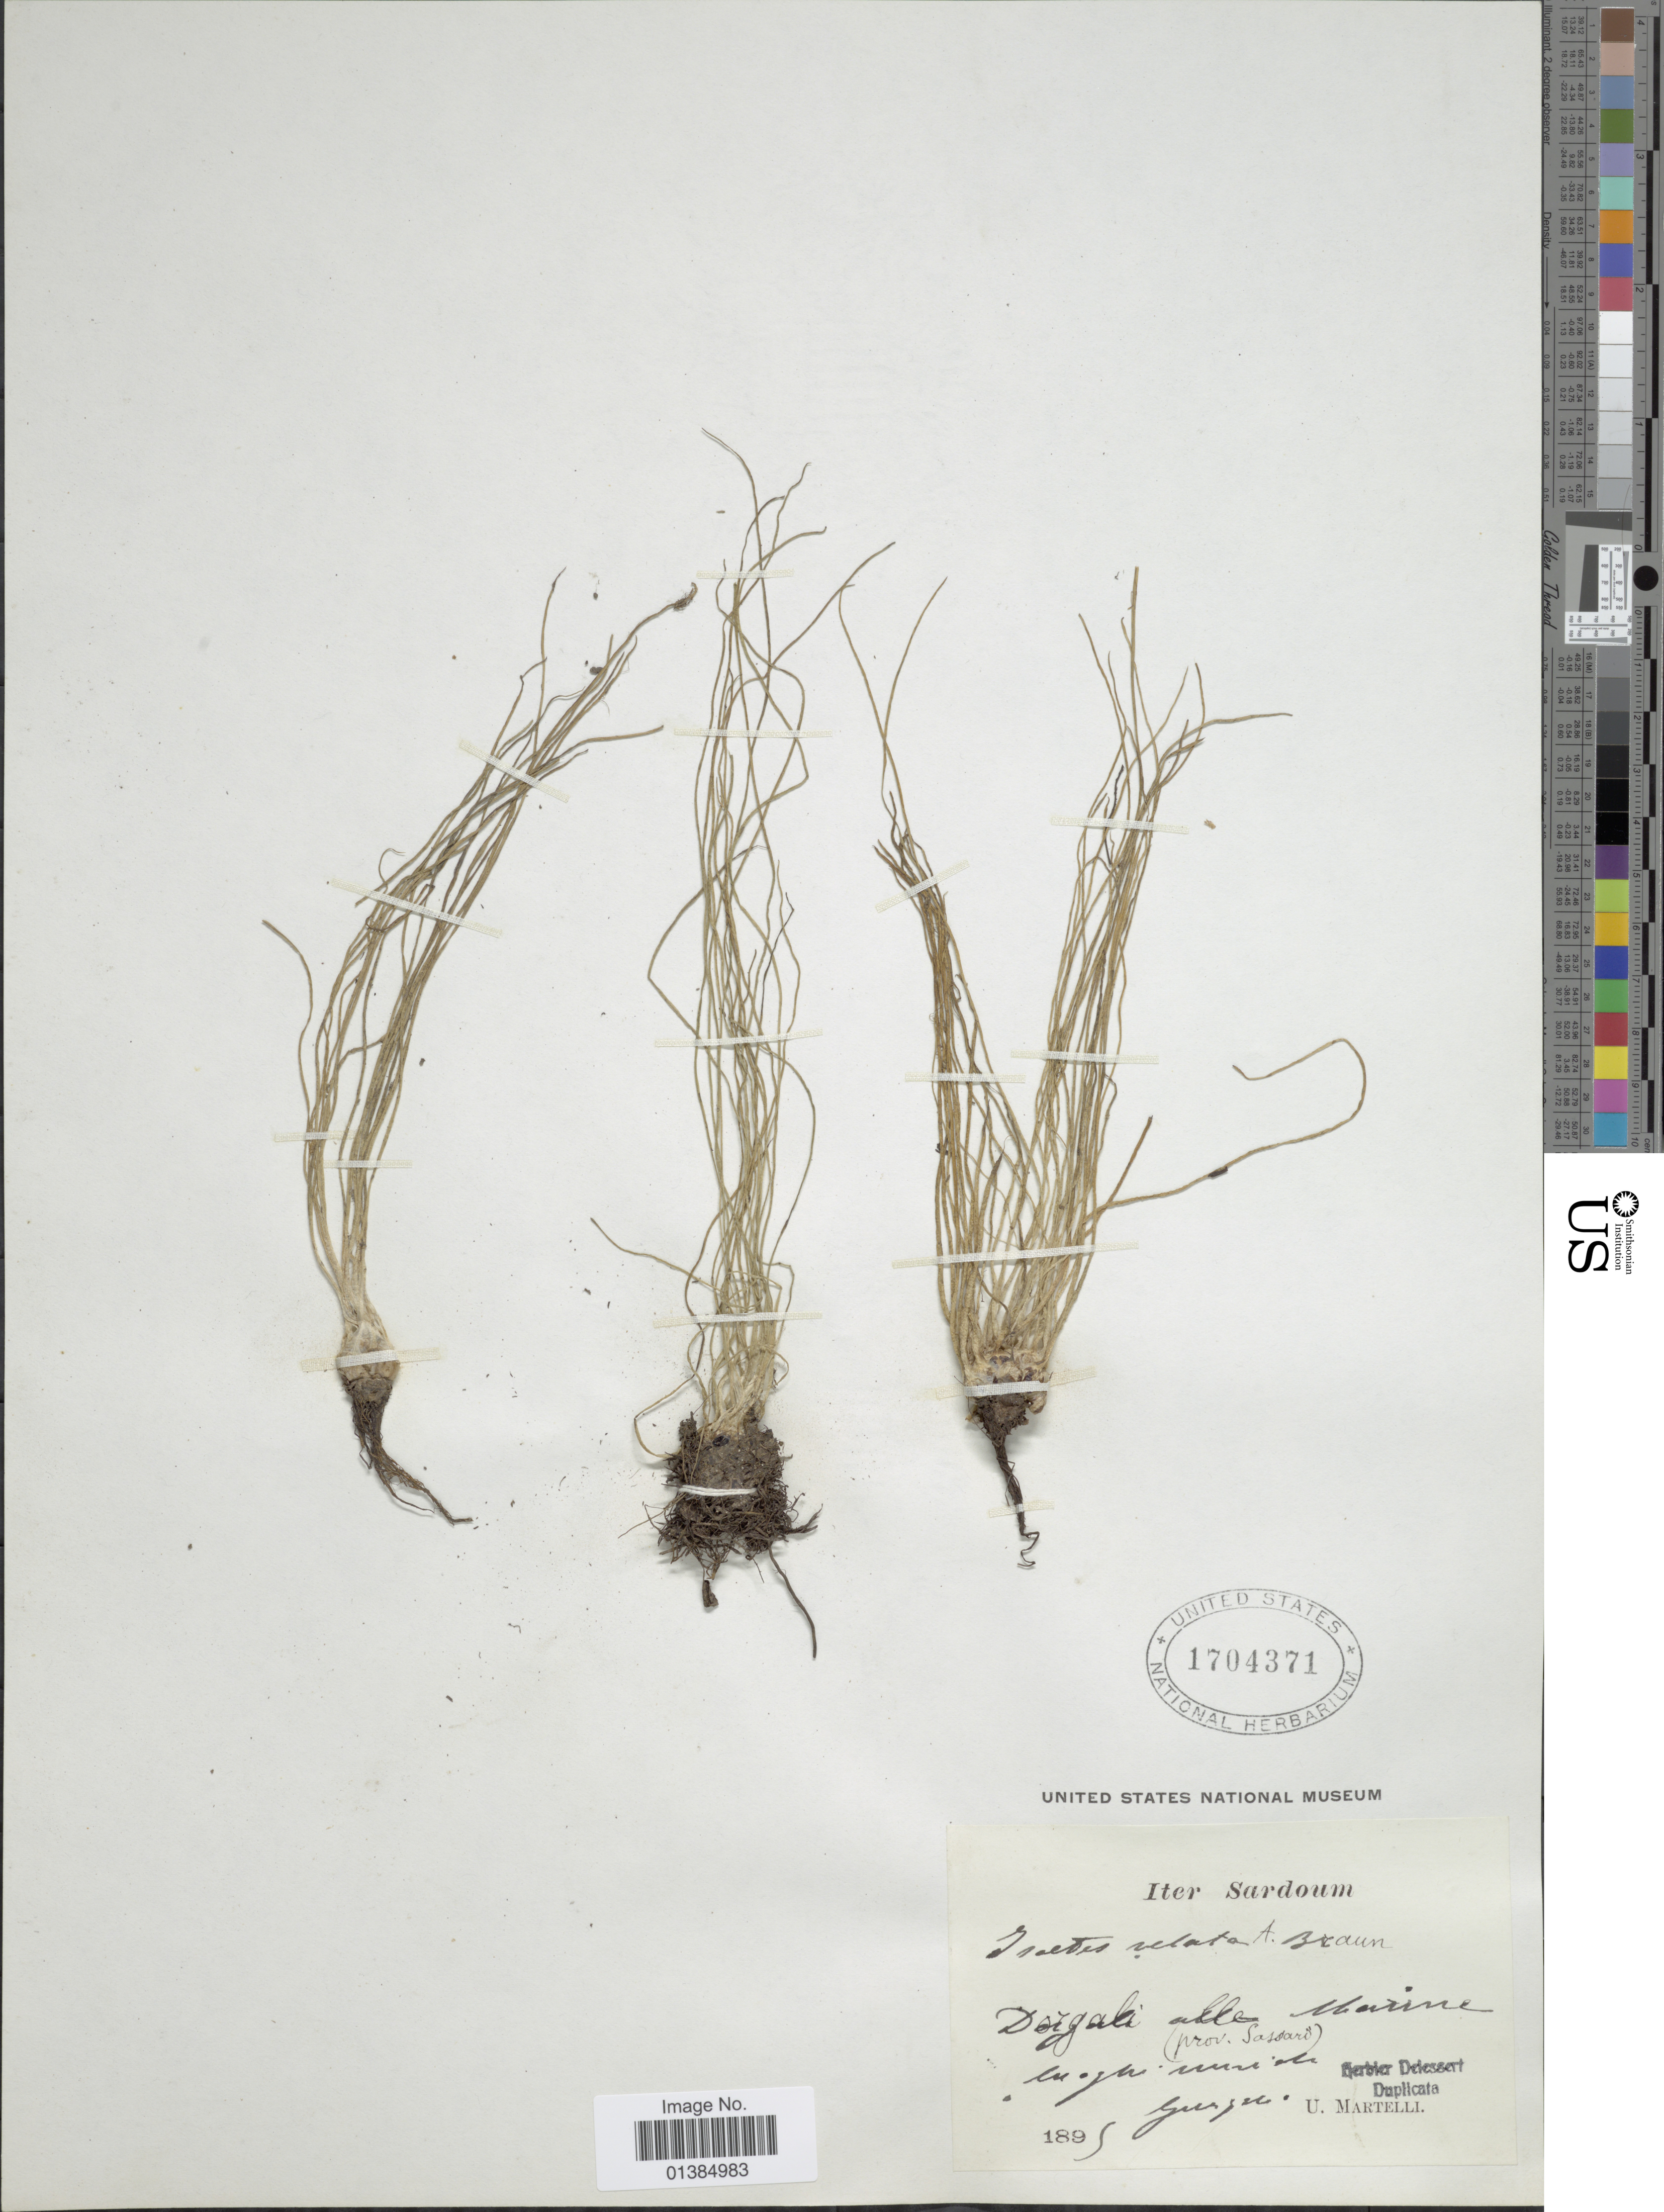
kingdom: Plantae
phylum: Tracheophyta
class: Lycopodiopsida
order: Isoetales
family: Isoetaceae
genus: Isoetes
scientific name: Isoetes velata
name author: A. Braun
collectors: U. Martelli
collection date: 1895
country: Italy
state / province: Sardegna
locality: Iter Sardoum. Marine (prov. Sassari). [interpreted]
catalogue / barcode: US 1704371